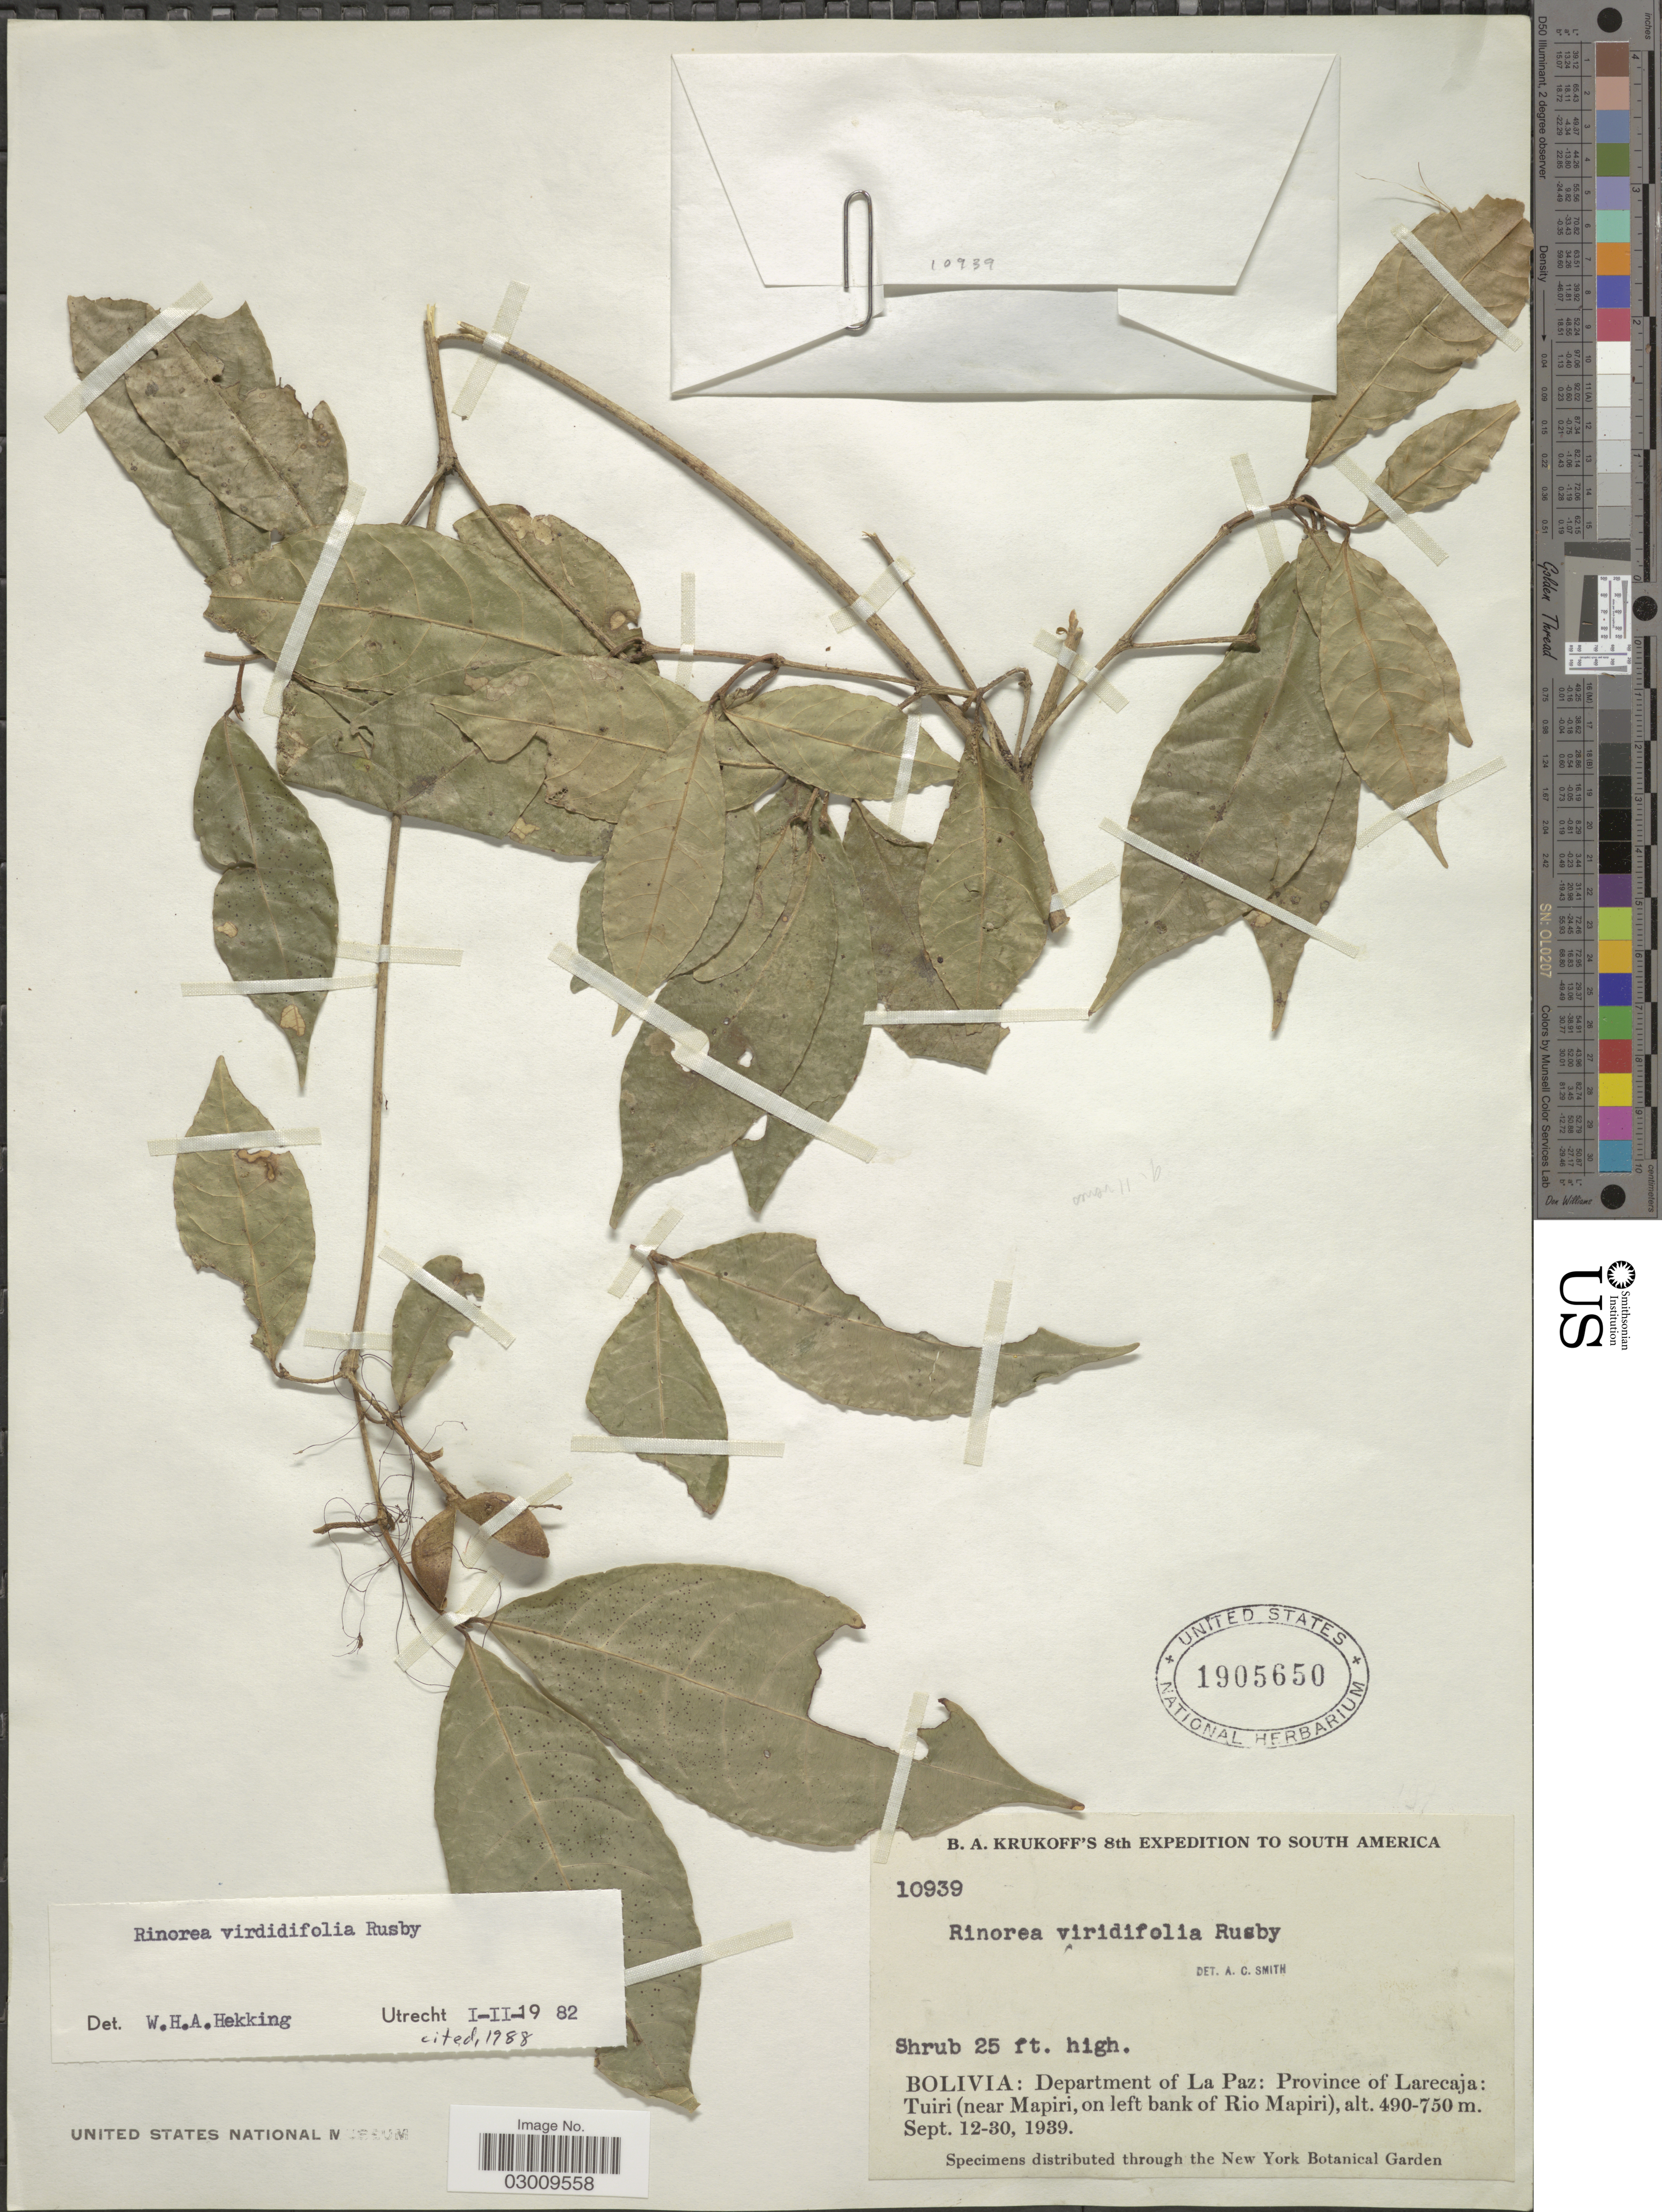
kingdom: Plantae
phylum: Tracheophyta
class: Magnoliopsida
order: Malpighiales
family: Violaceae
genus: Rinorea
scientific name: Rinorea viridifolia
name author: Rusby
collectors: B. A. Krukoff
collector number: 10939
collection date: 1939-09-12/1939-09-30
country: Bolivia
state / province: La Paz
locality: Department of La Paz: Province of Larecaja: Tuiri (near Mapiri, on left bank of Rio Mapiri).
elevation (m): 490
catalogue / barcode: US 1905650